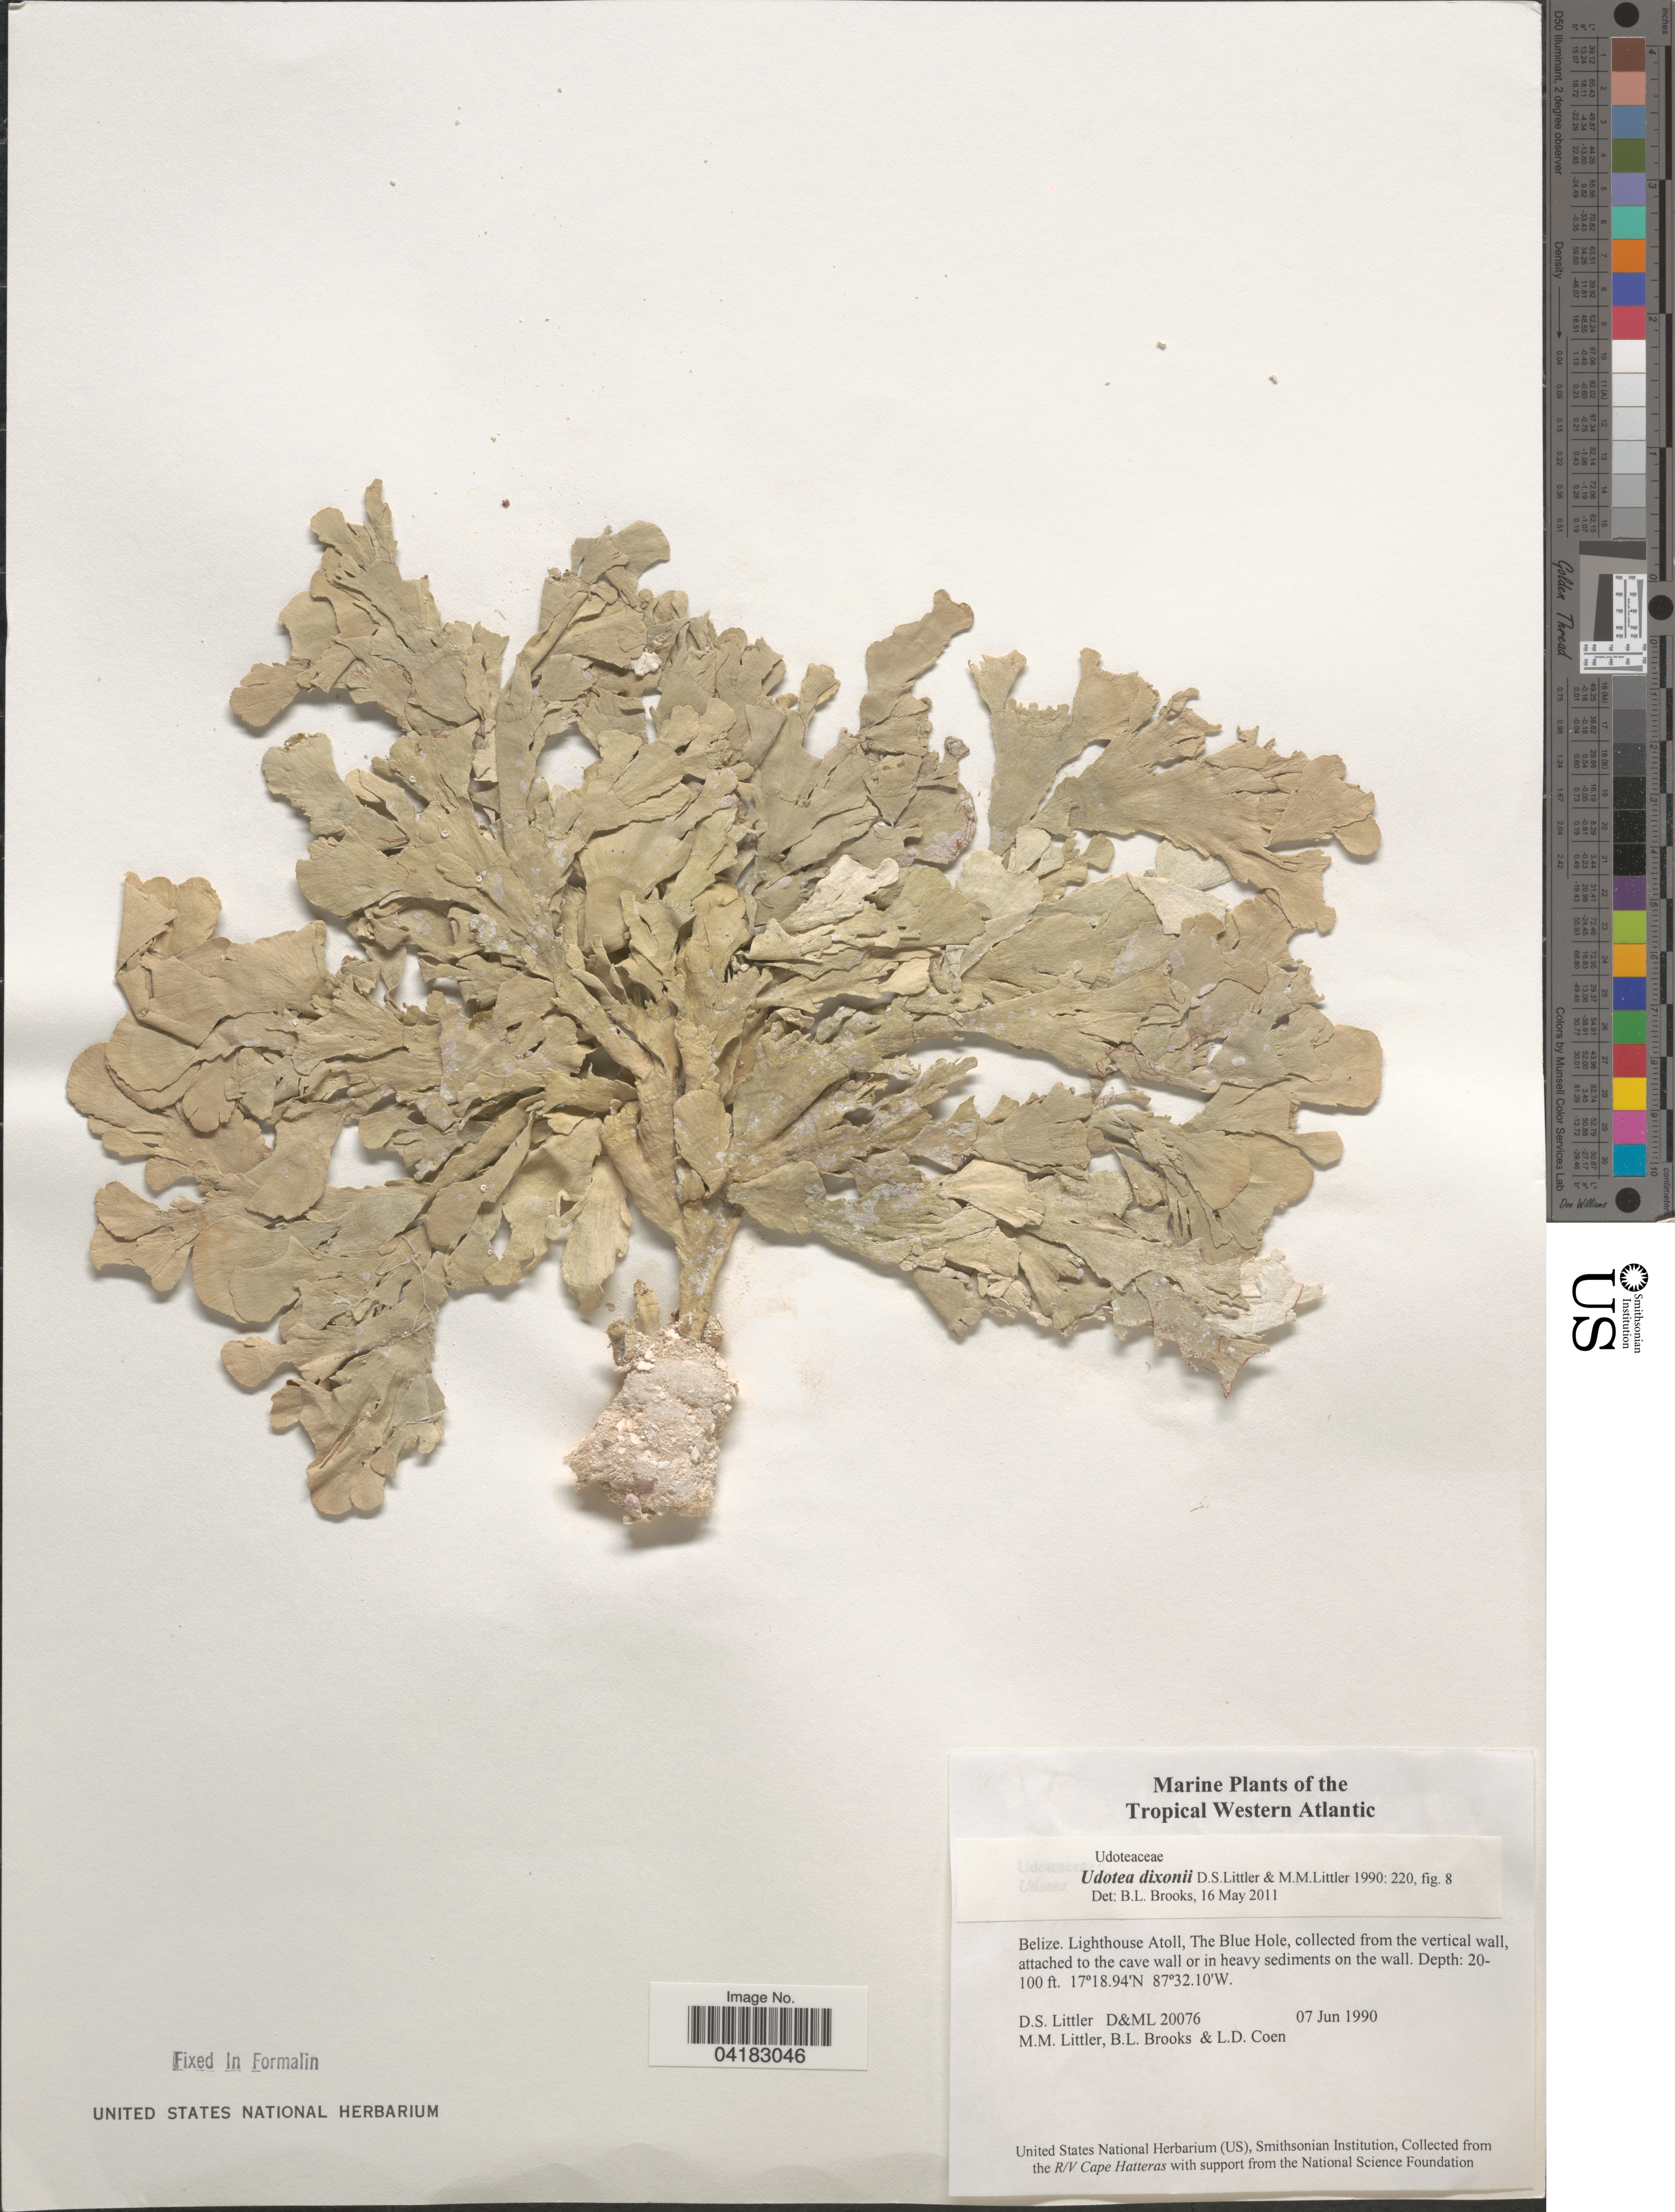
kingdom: Plantae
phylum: Chlorophyta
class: Ulvophyceae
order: Bryopsidales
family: Udoteaceae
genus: Udotea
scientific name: Udotea dixonii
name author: D.S. Littler & Littler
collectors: D. S. Littler, B. Brooks & L. Coen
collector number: D&ML20076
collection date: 1990-06-07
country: Belize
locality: Tropical Western Atlantic. Lighthouse Atoll, The Blue Hole.